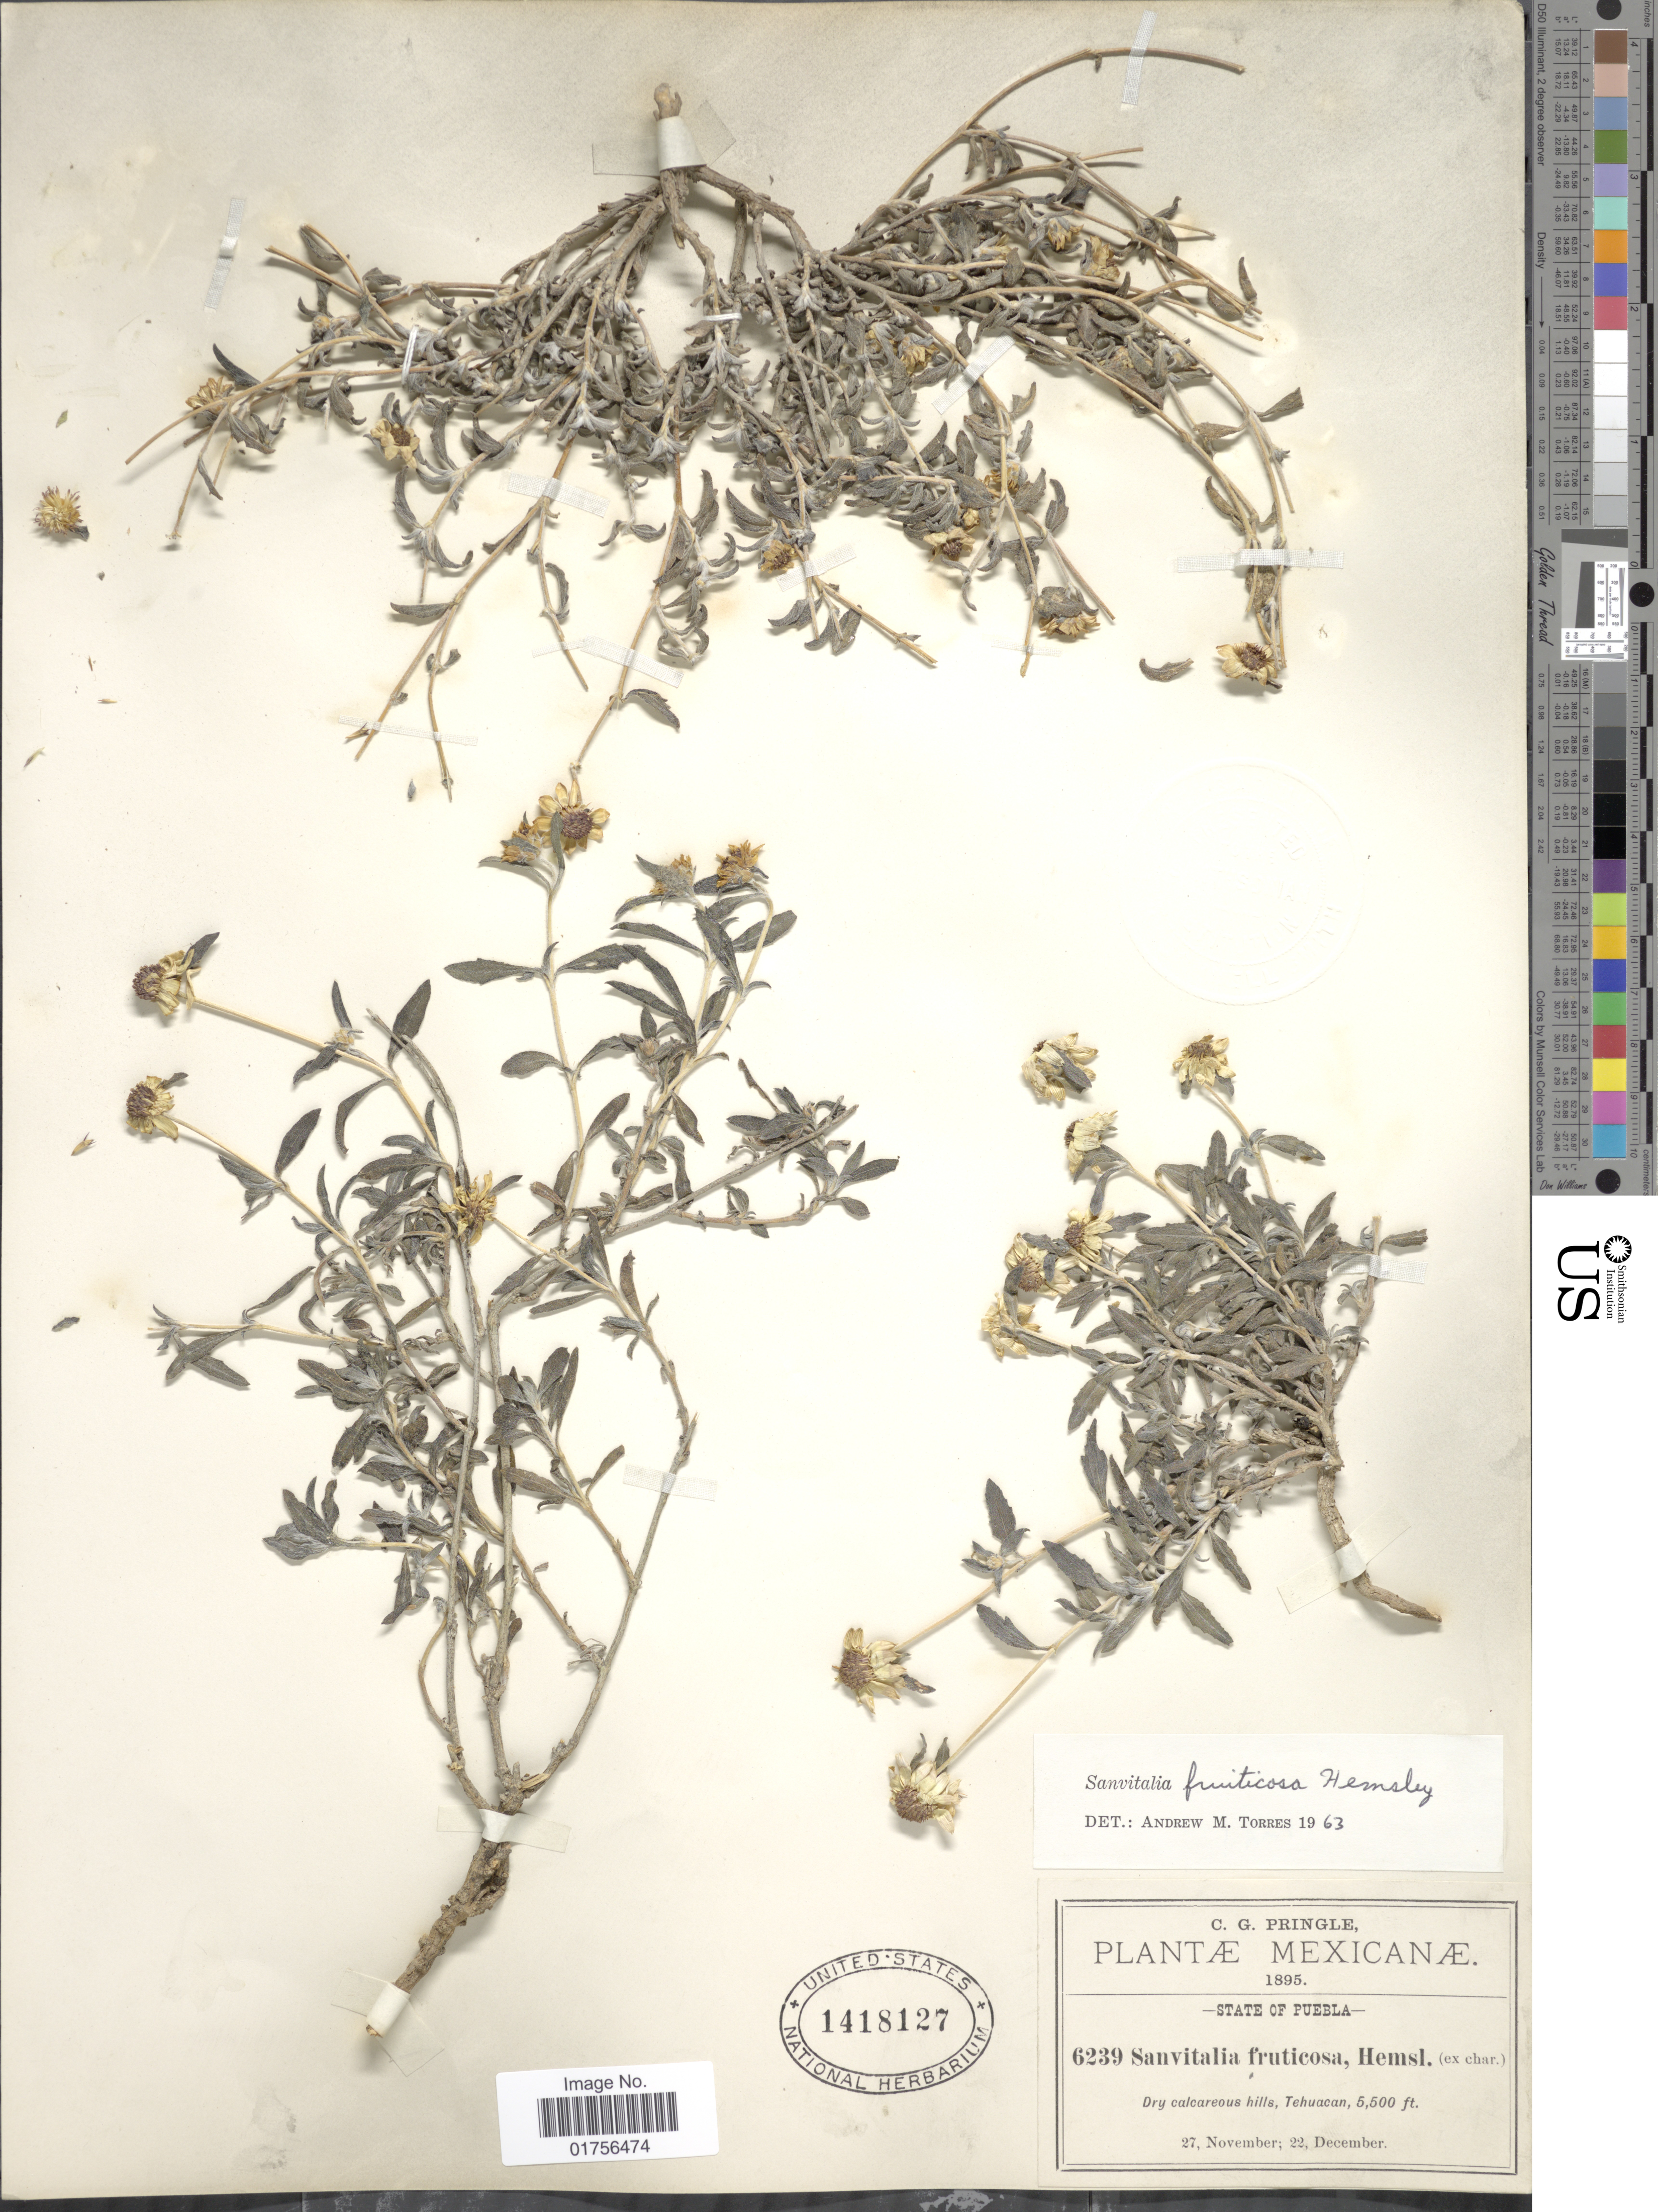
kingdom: Plantae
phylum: Tracheophyta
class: Magnoliopsida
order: Asterales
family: Asteraceae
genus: Sanvitalia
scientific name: Sanvitalia fruticosa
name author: Hemsl.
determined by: Skibicki, Samuel V.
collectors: C. G. Pringle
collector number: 6239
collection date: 1895-11-27/1895-12-22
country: Mexico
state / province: Puebla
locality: State of Puebla, Dry calcareous hills, Tehuacan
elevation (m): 1676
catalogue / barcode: US 1418127